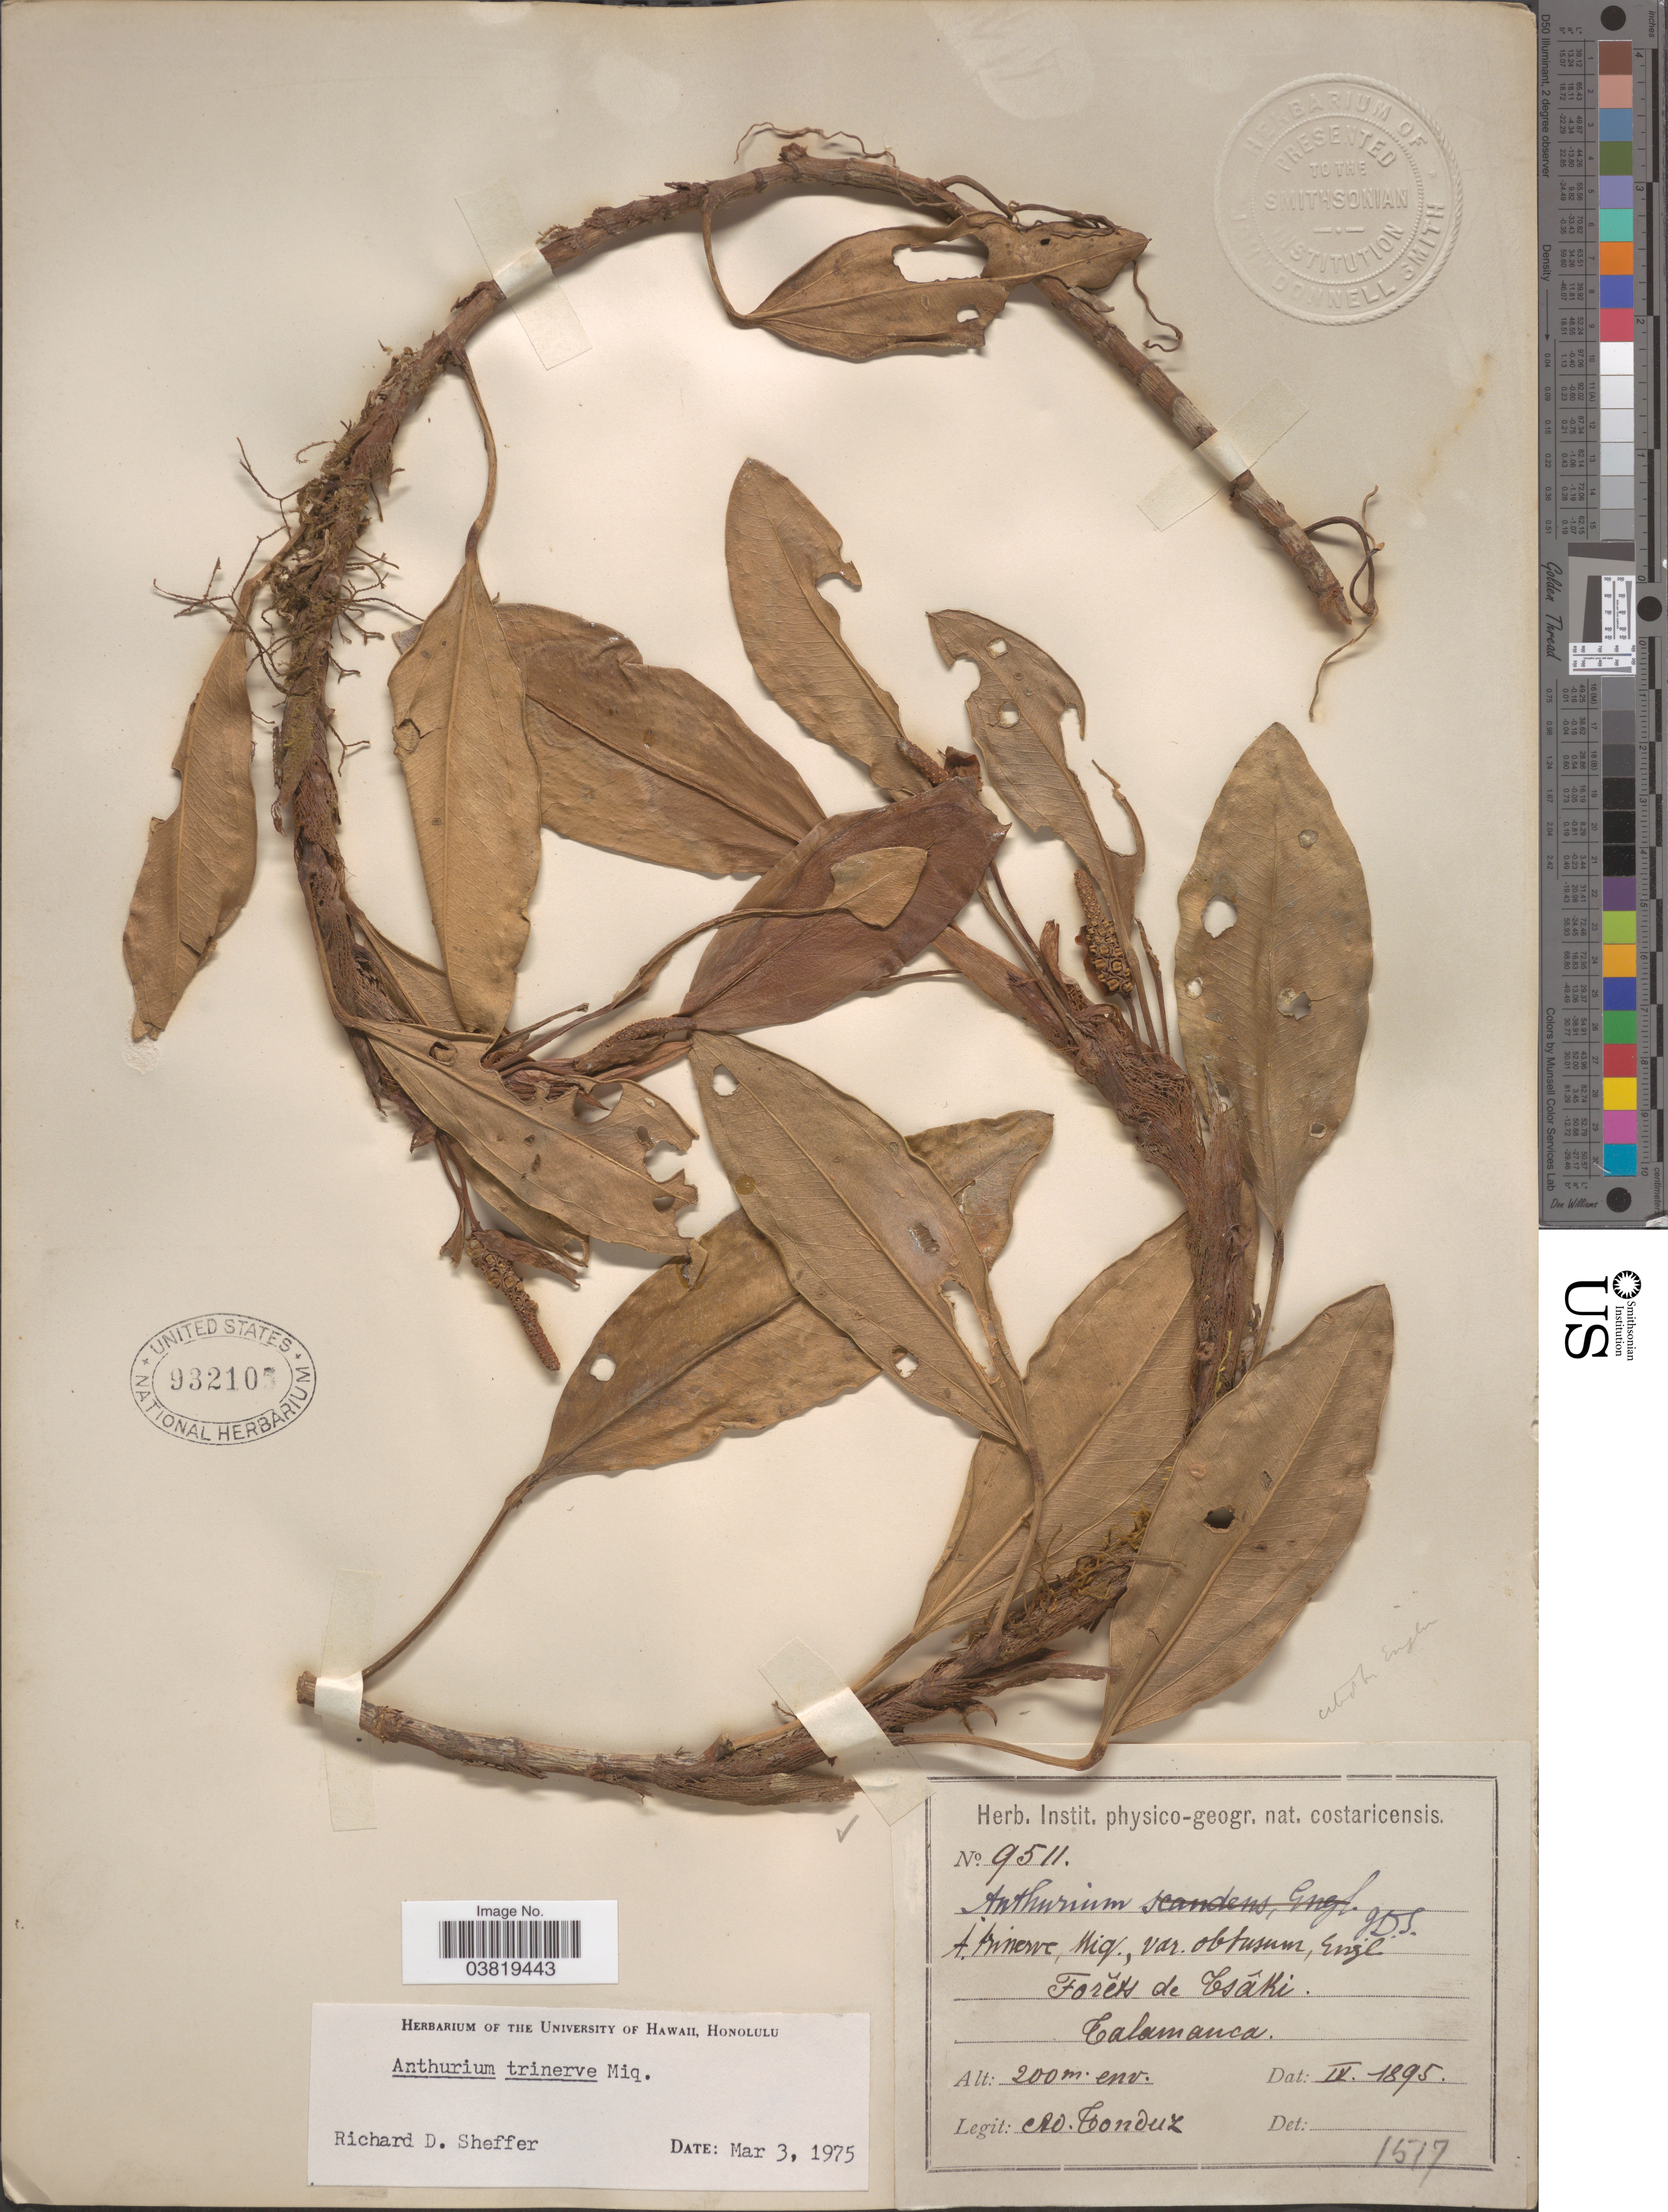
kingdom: Plantae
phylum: Tracheophyta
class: Liliopsida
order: Alismatales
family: Araceae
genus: Anthurium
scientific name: Anthurium trinerve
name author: Miq.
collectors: A. Tonduz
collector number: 9511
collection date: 1895-04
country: Costa Rica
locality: Forêts de Tsâki. Talamanca.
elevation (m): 200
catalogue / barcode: US 932105